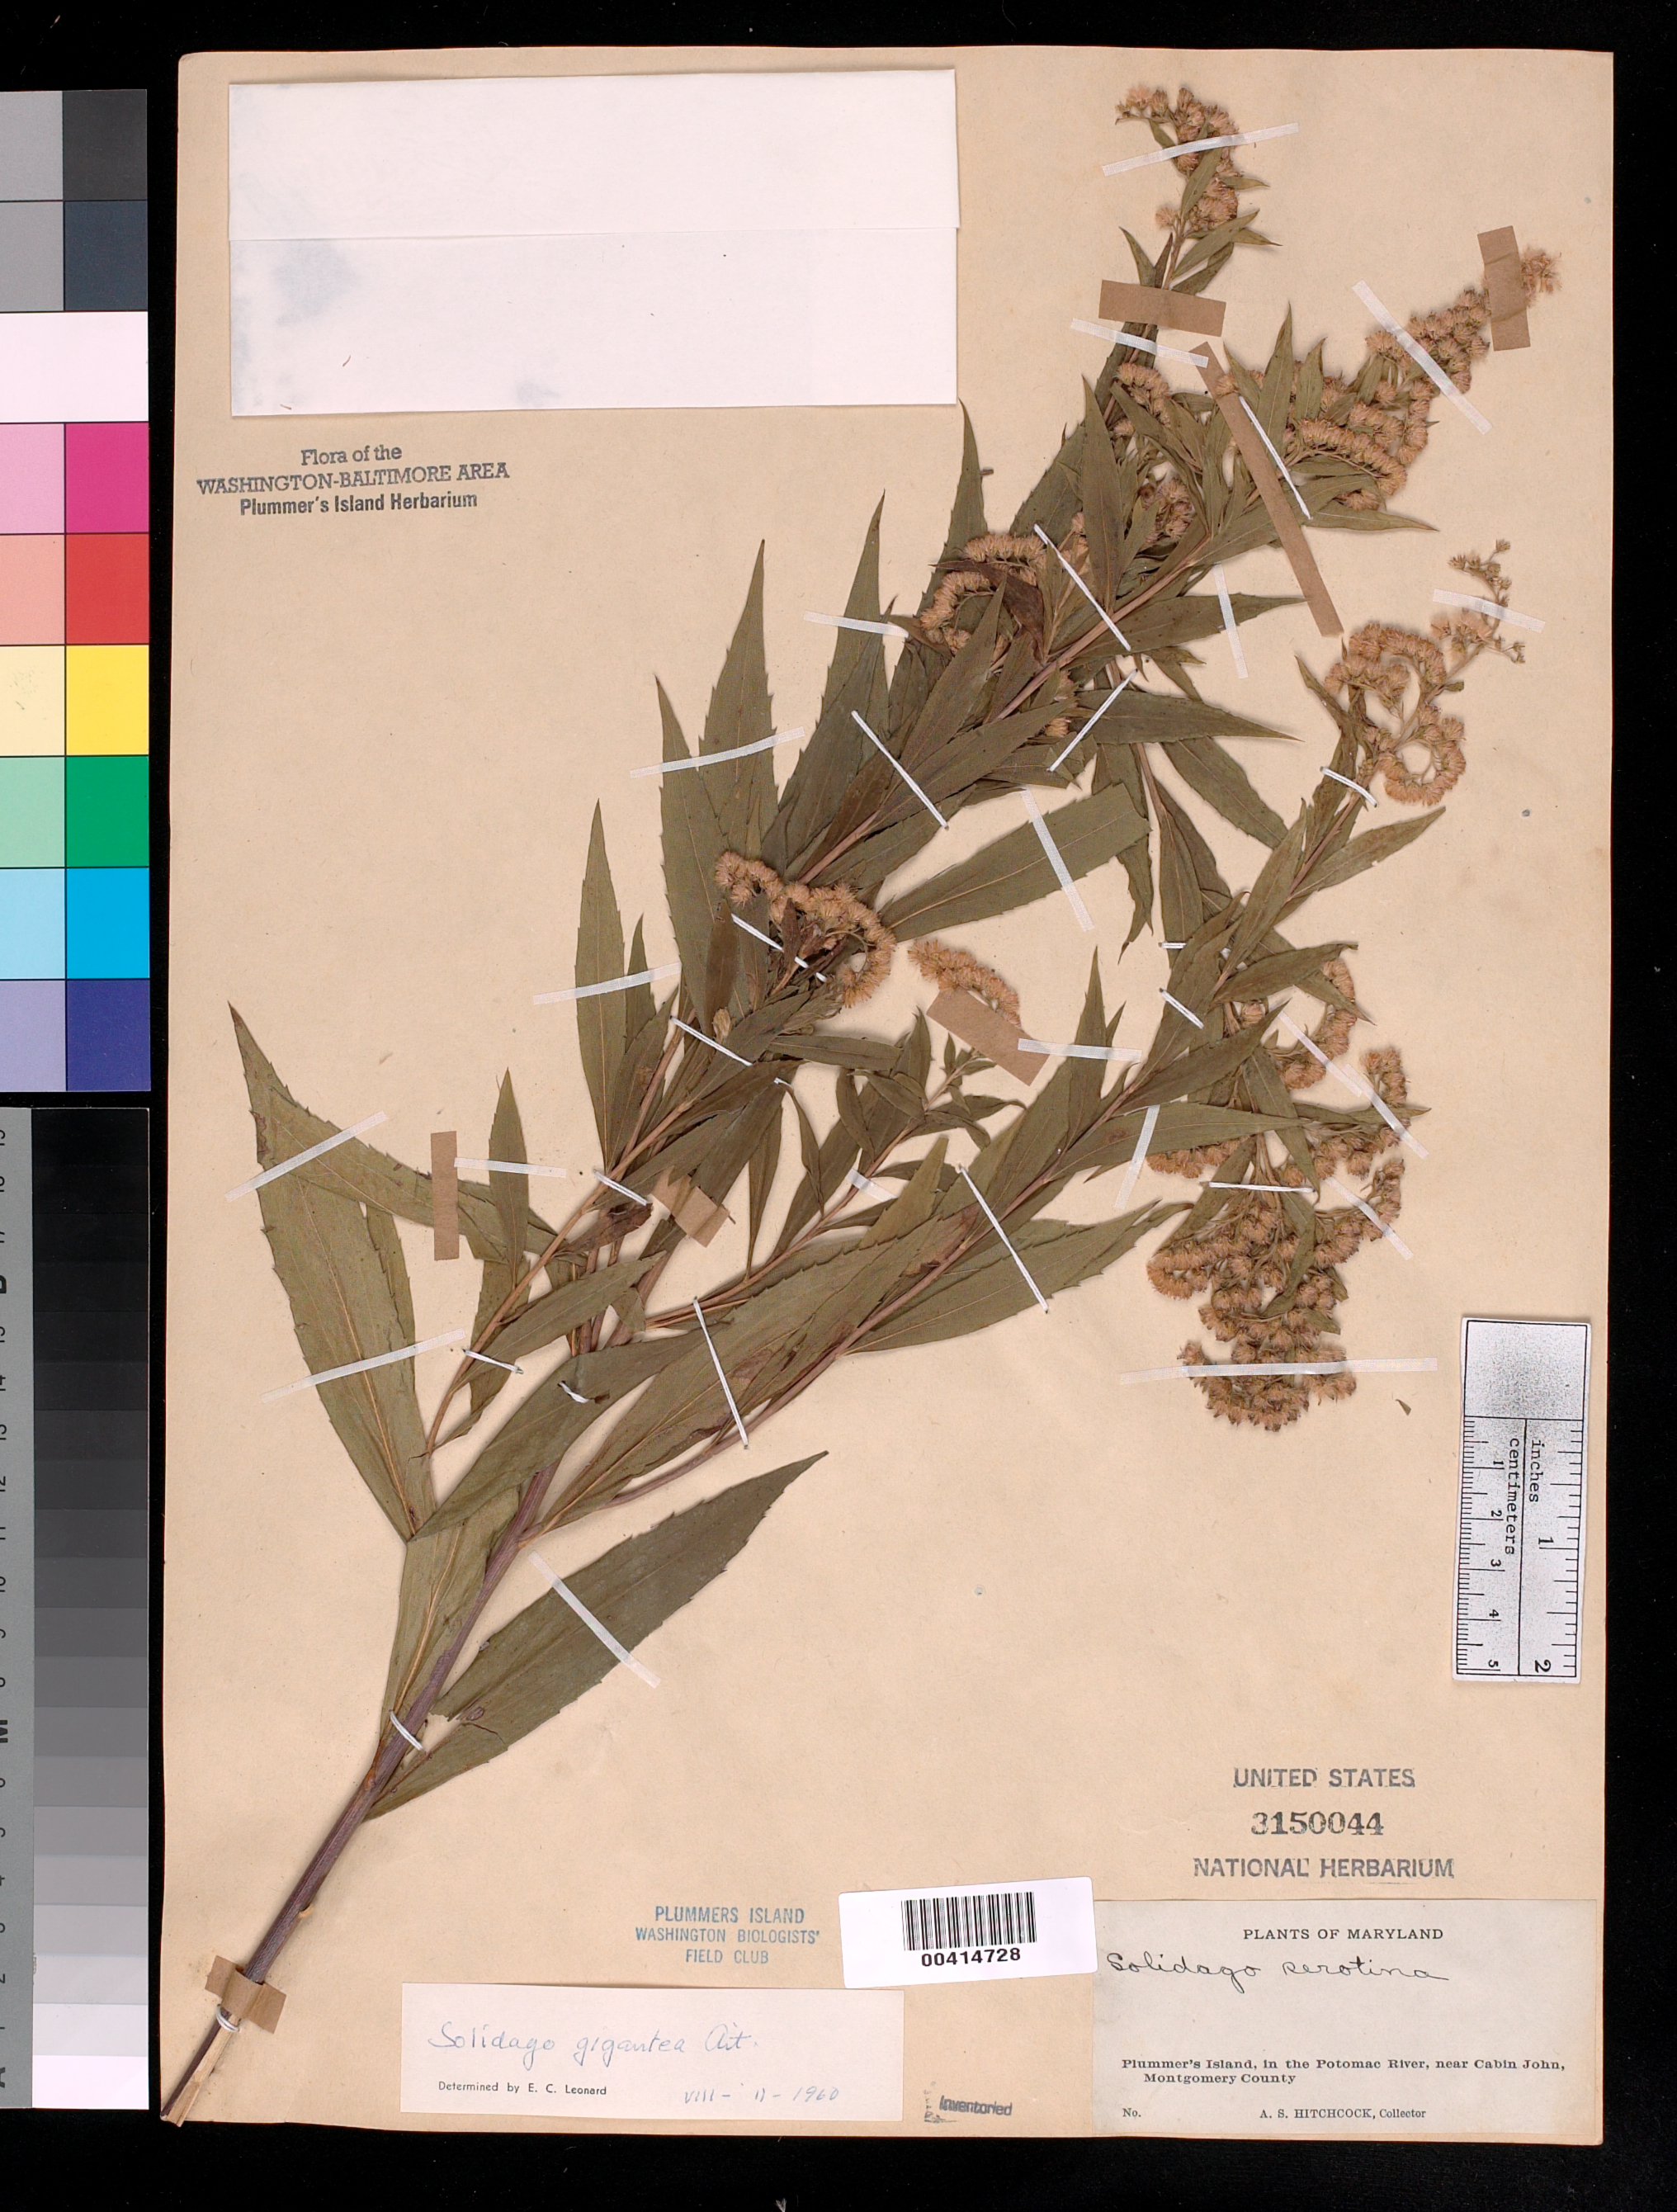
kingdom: Plantae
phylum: Tracheophyta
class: Magnoliopsida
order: Asterales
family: Asteraceae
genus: Solidago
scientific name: Solidago gigantea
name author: Aiton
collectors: A. S. Hitchcock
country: United States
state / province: Maryland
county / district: Montgomery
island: Plummers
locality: Plummer's Island C. & O. Canal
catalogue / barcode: US 3150044